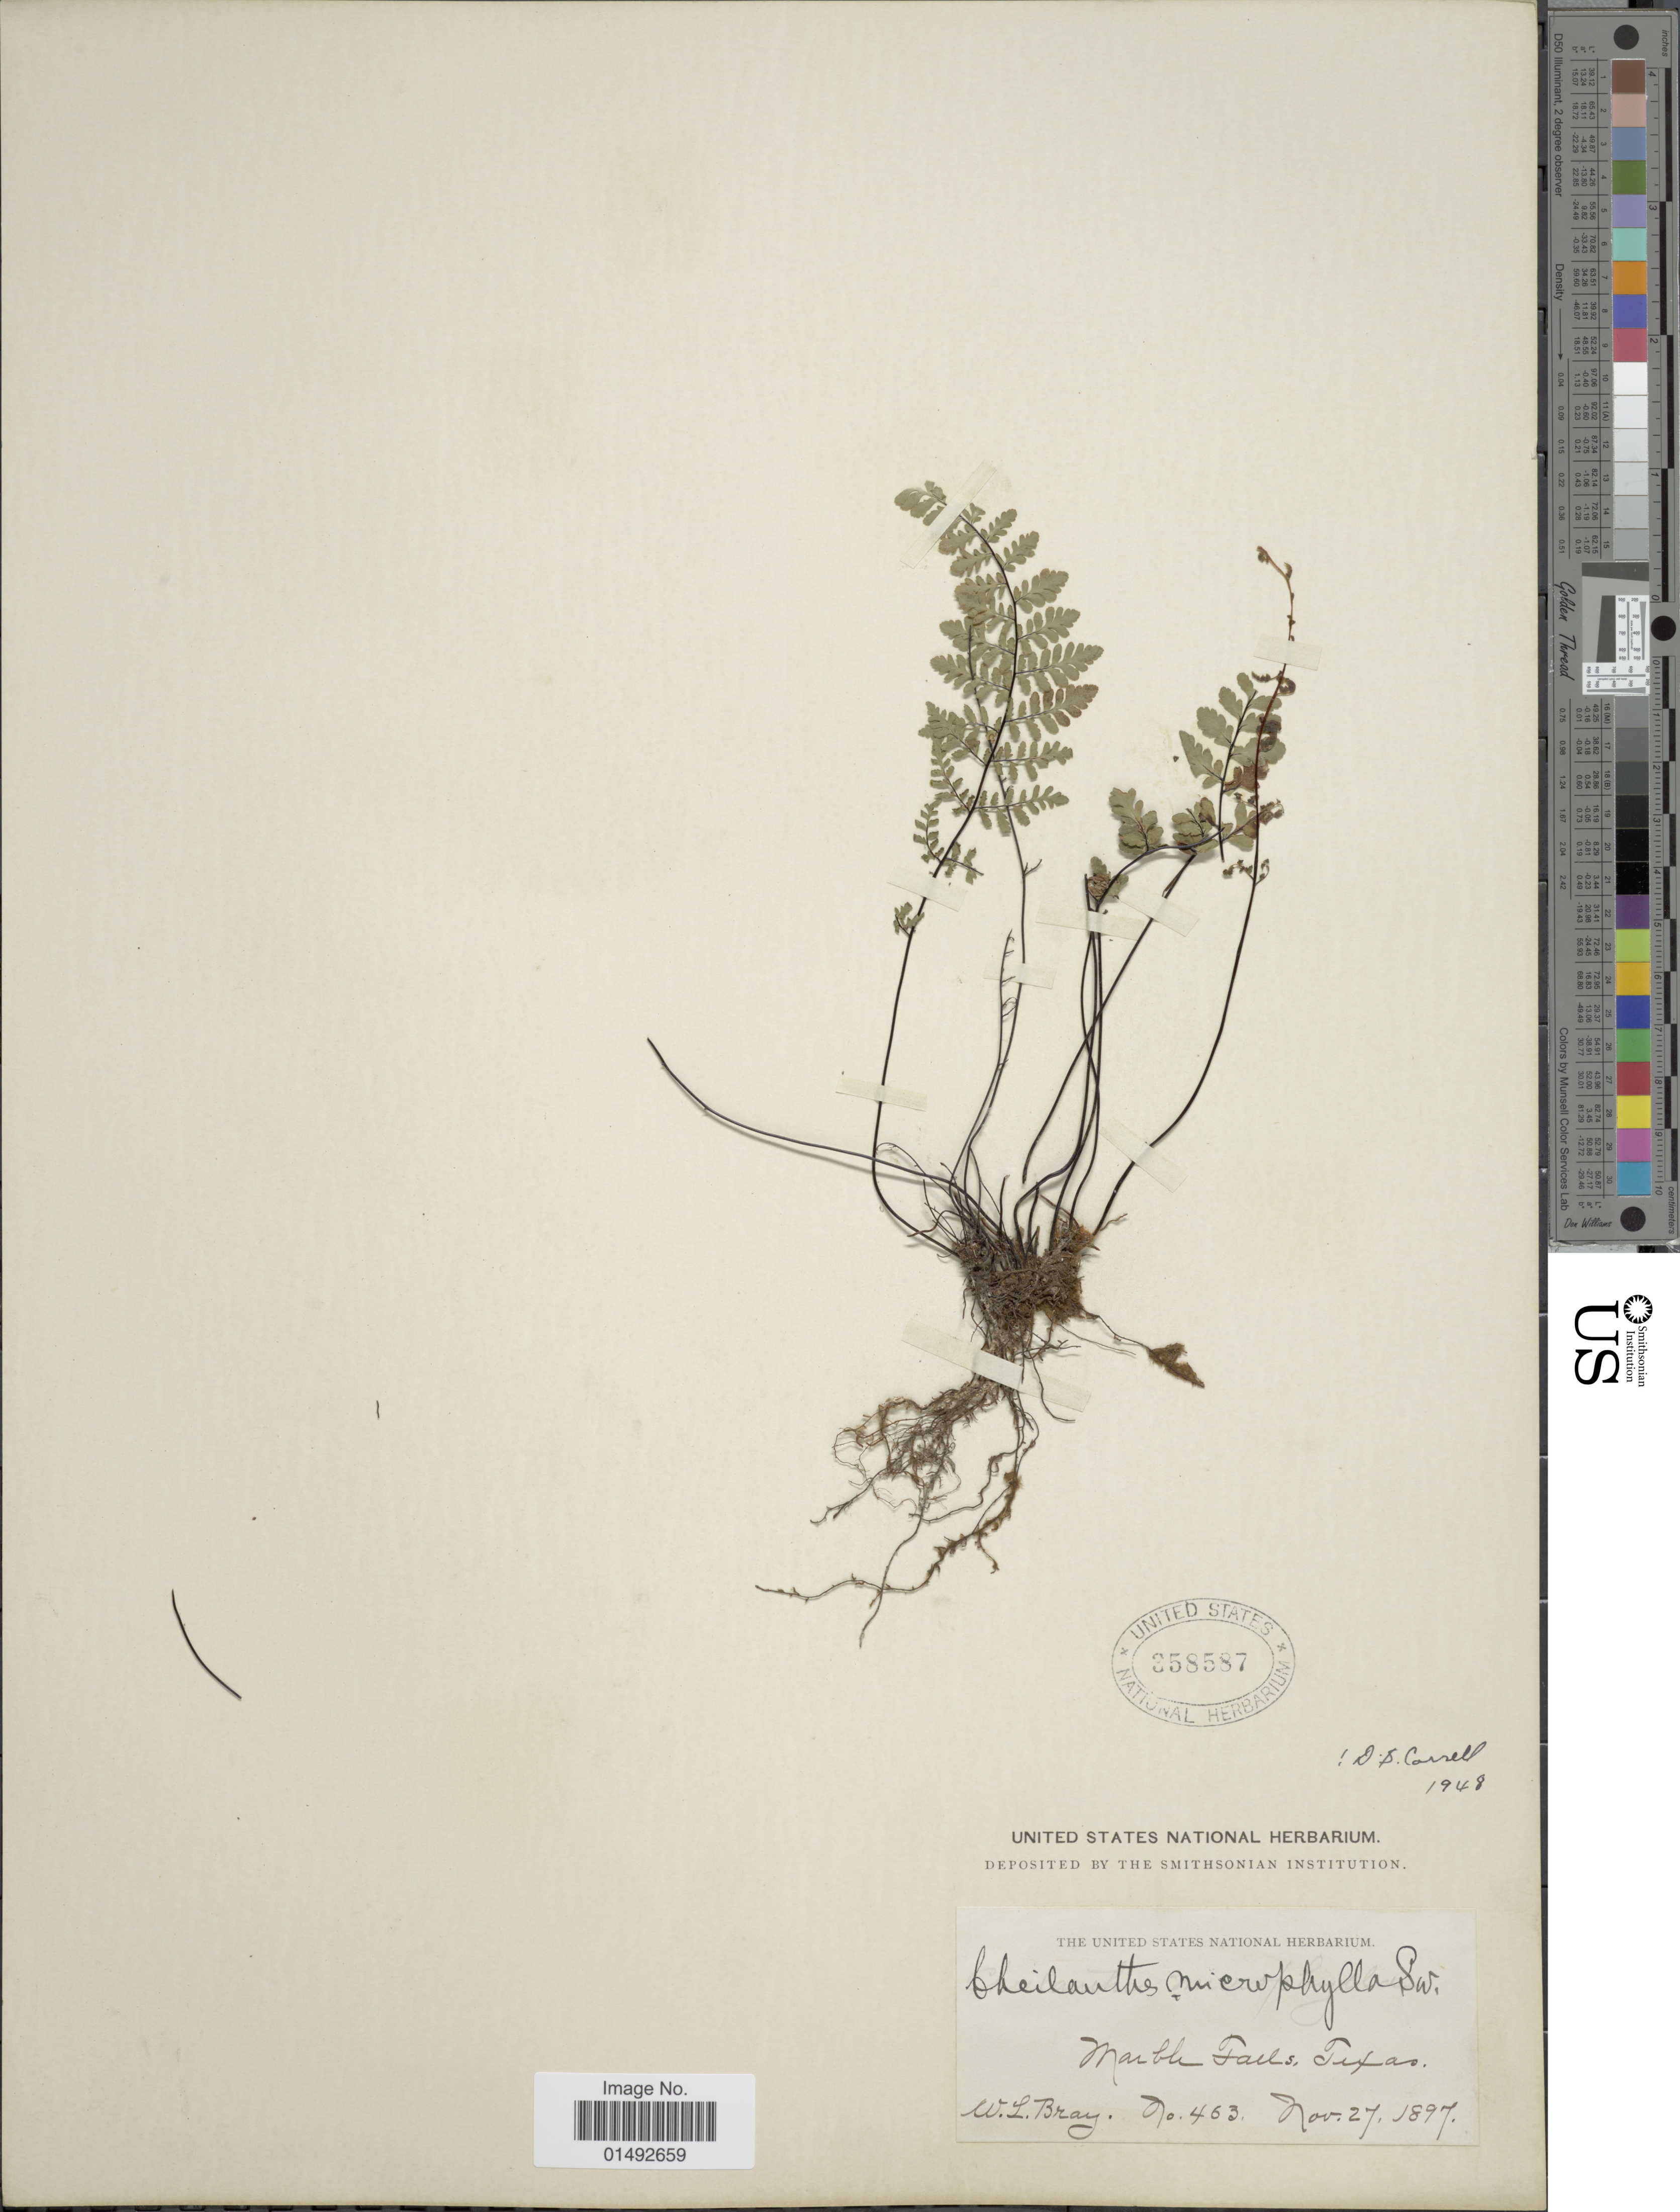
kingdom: Plantae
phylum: Tracheophyta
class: Polypodiopsida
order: Polypodiales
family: Pteridaceae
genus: Myriopteris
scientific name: Myriopteris alabamensis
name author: (Buckley) Grusz & Windham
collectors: W. L. Bray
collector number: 463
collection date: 1897-11-27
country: United States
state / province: Texas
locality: Marble Falls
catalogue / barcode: US 358587